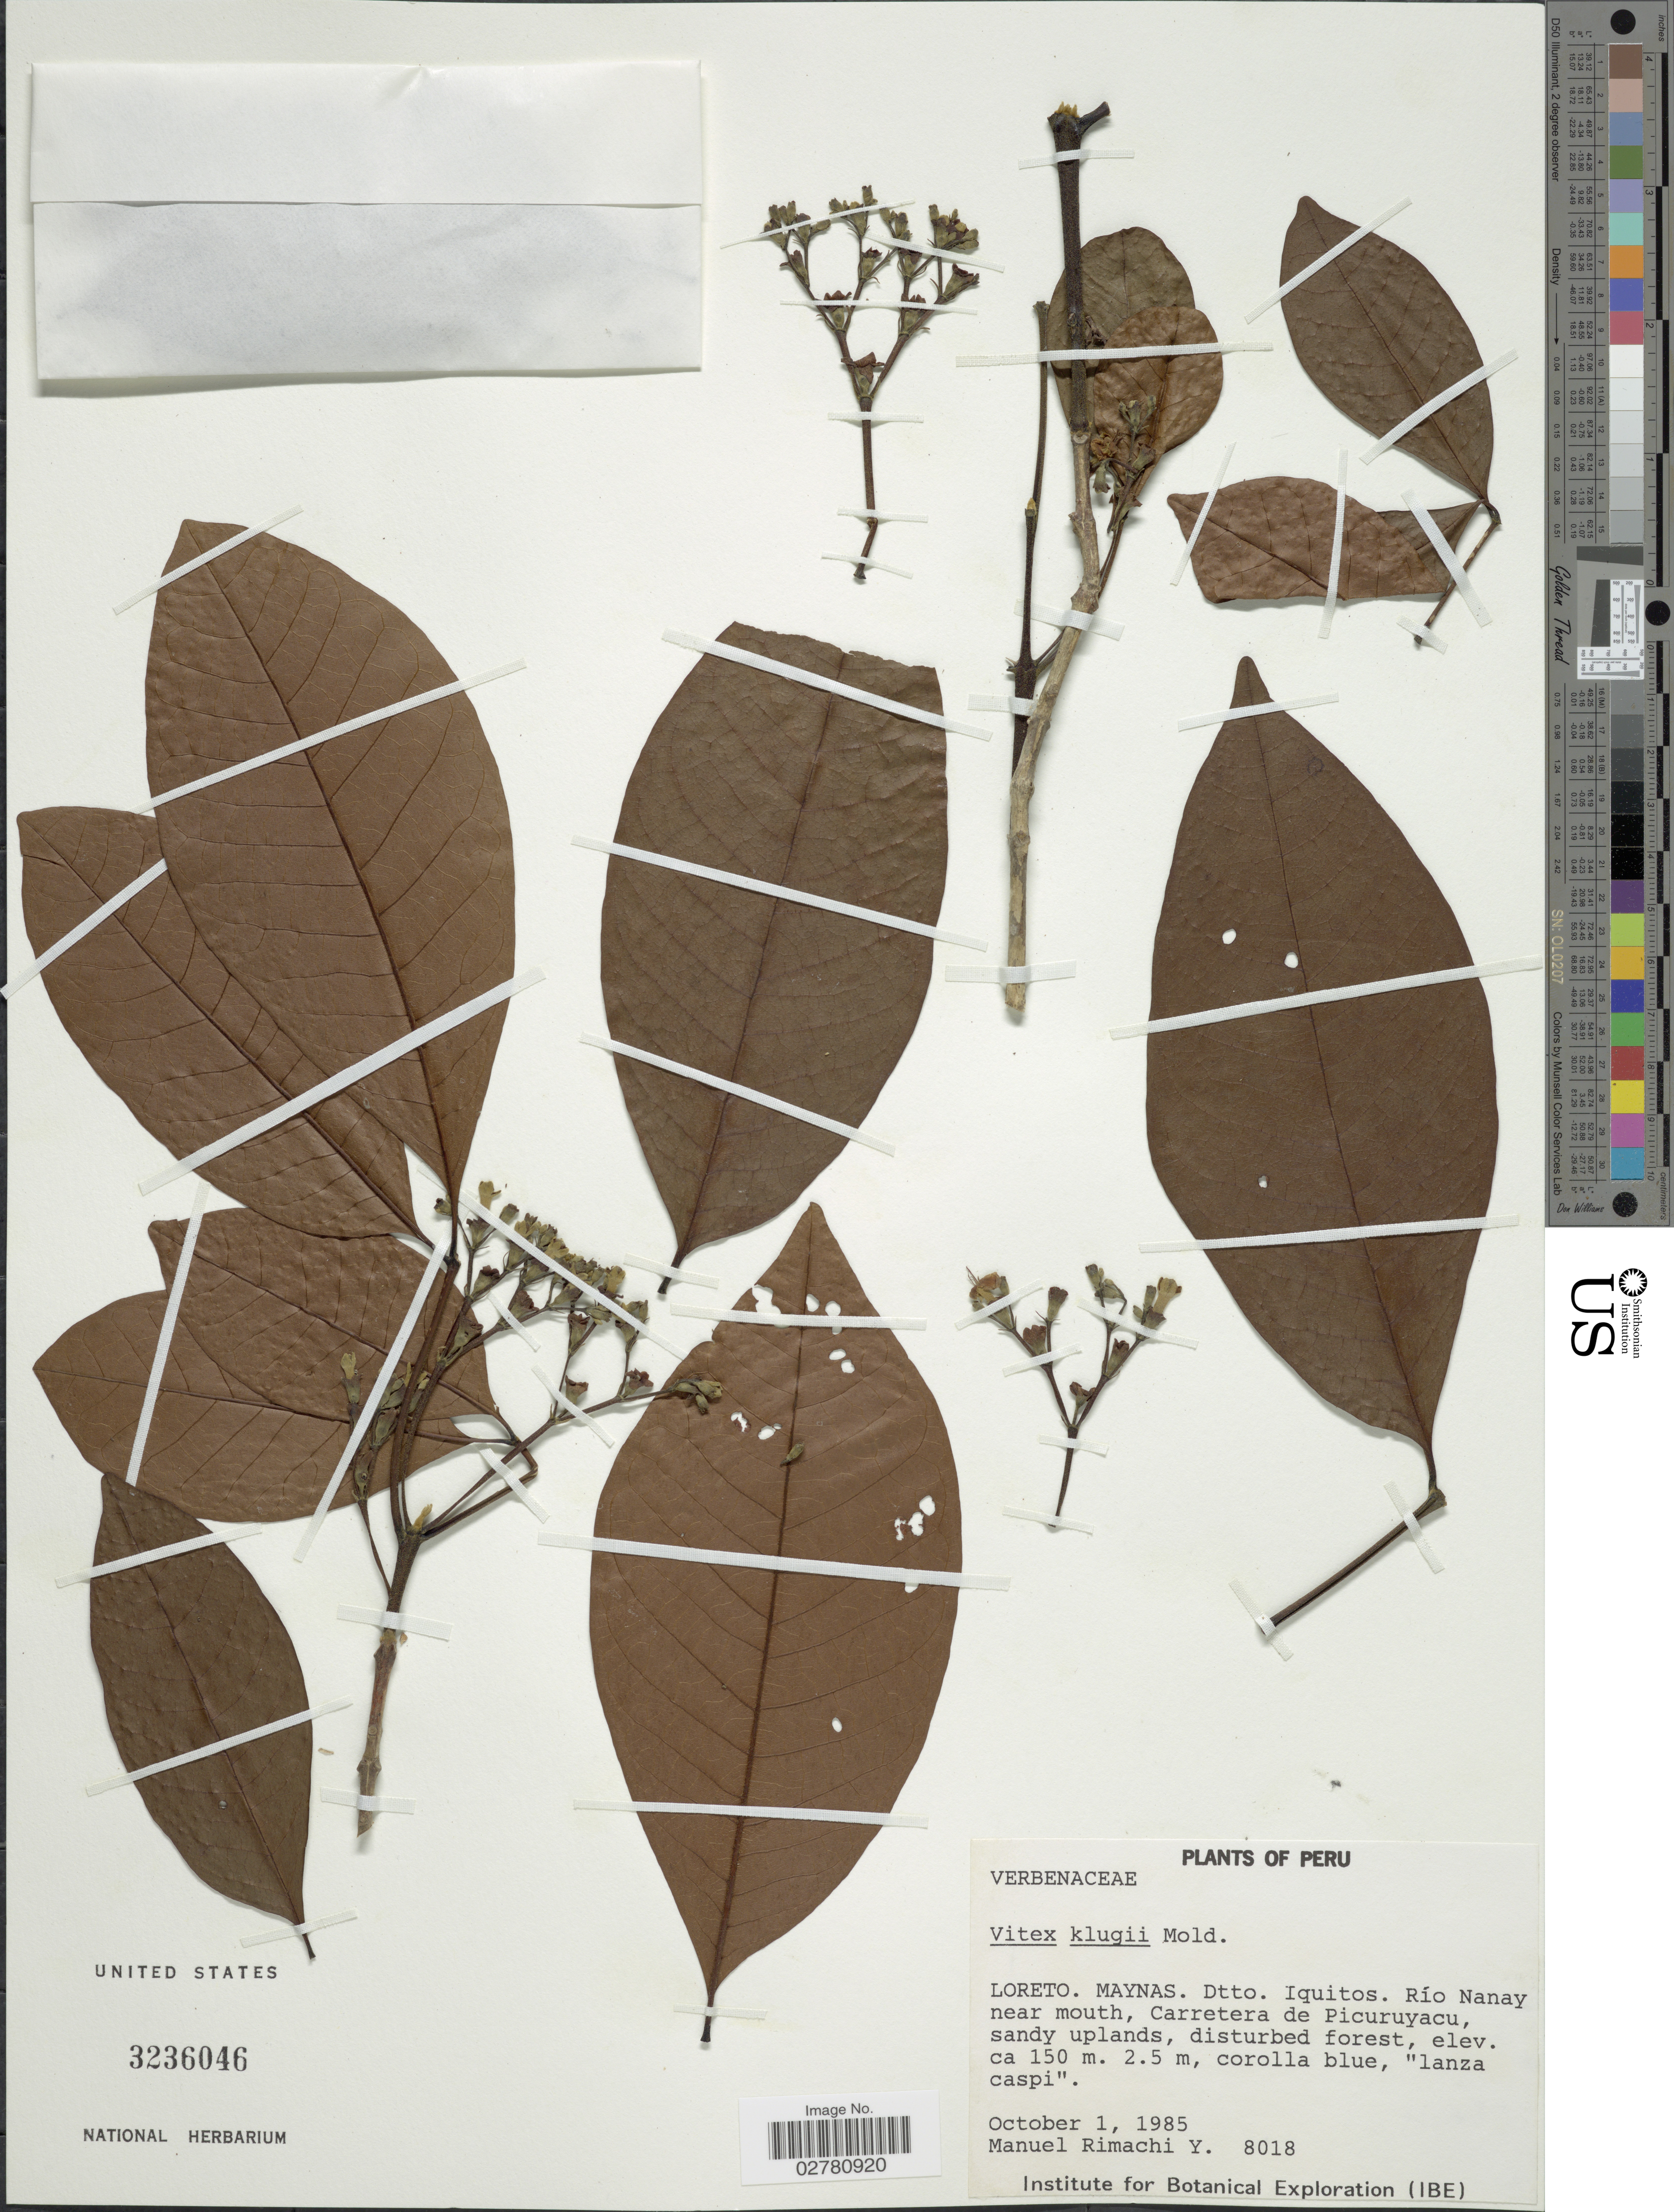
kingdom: Plantae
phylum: Tracheophyta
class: Magnoliopsida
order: Lamiales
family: Lamiaceae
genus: Vitex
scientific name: Vitex klugii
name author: Moldenke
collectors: M. Rimachi Y.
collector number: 8018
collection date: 1985-10-01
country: Peru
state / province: Loreto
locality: Maynas. Dtto. Iquitos. Río Nanay near mouth, Carretera de Picuruyacu.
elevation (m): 150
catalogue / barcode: US 3236046